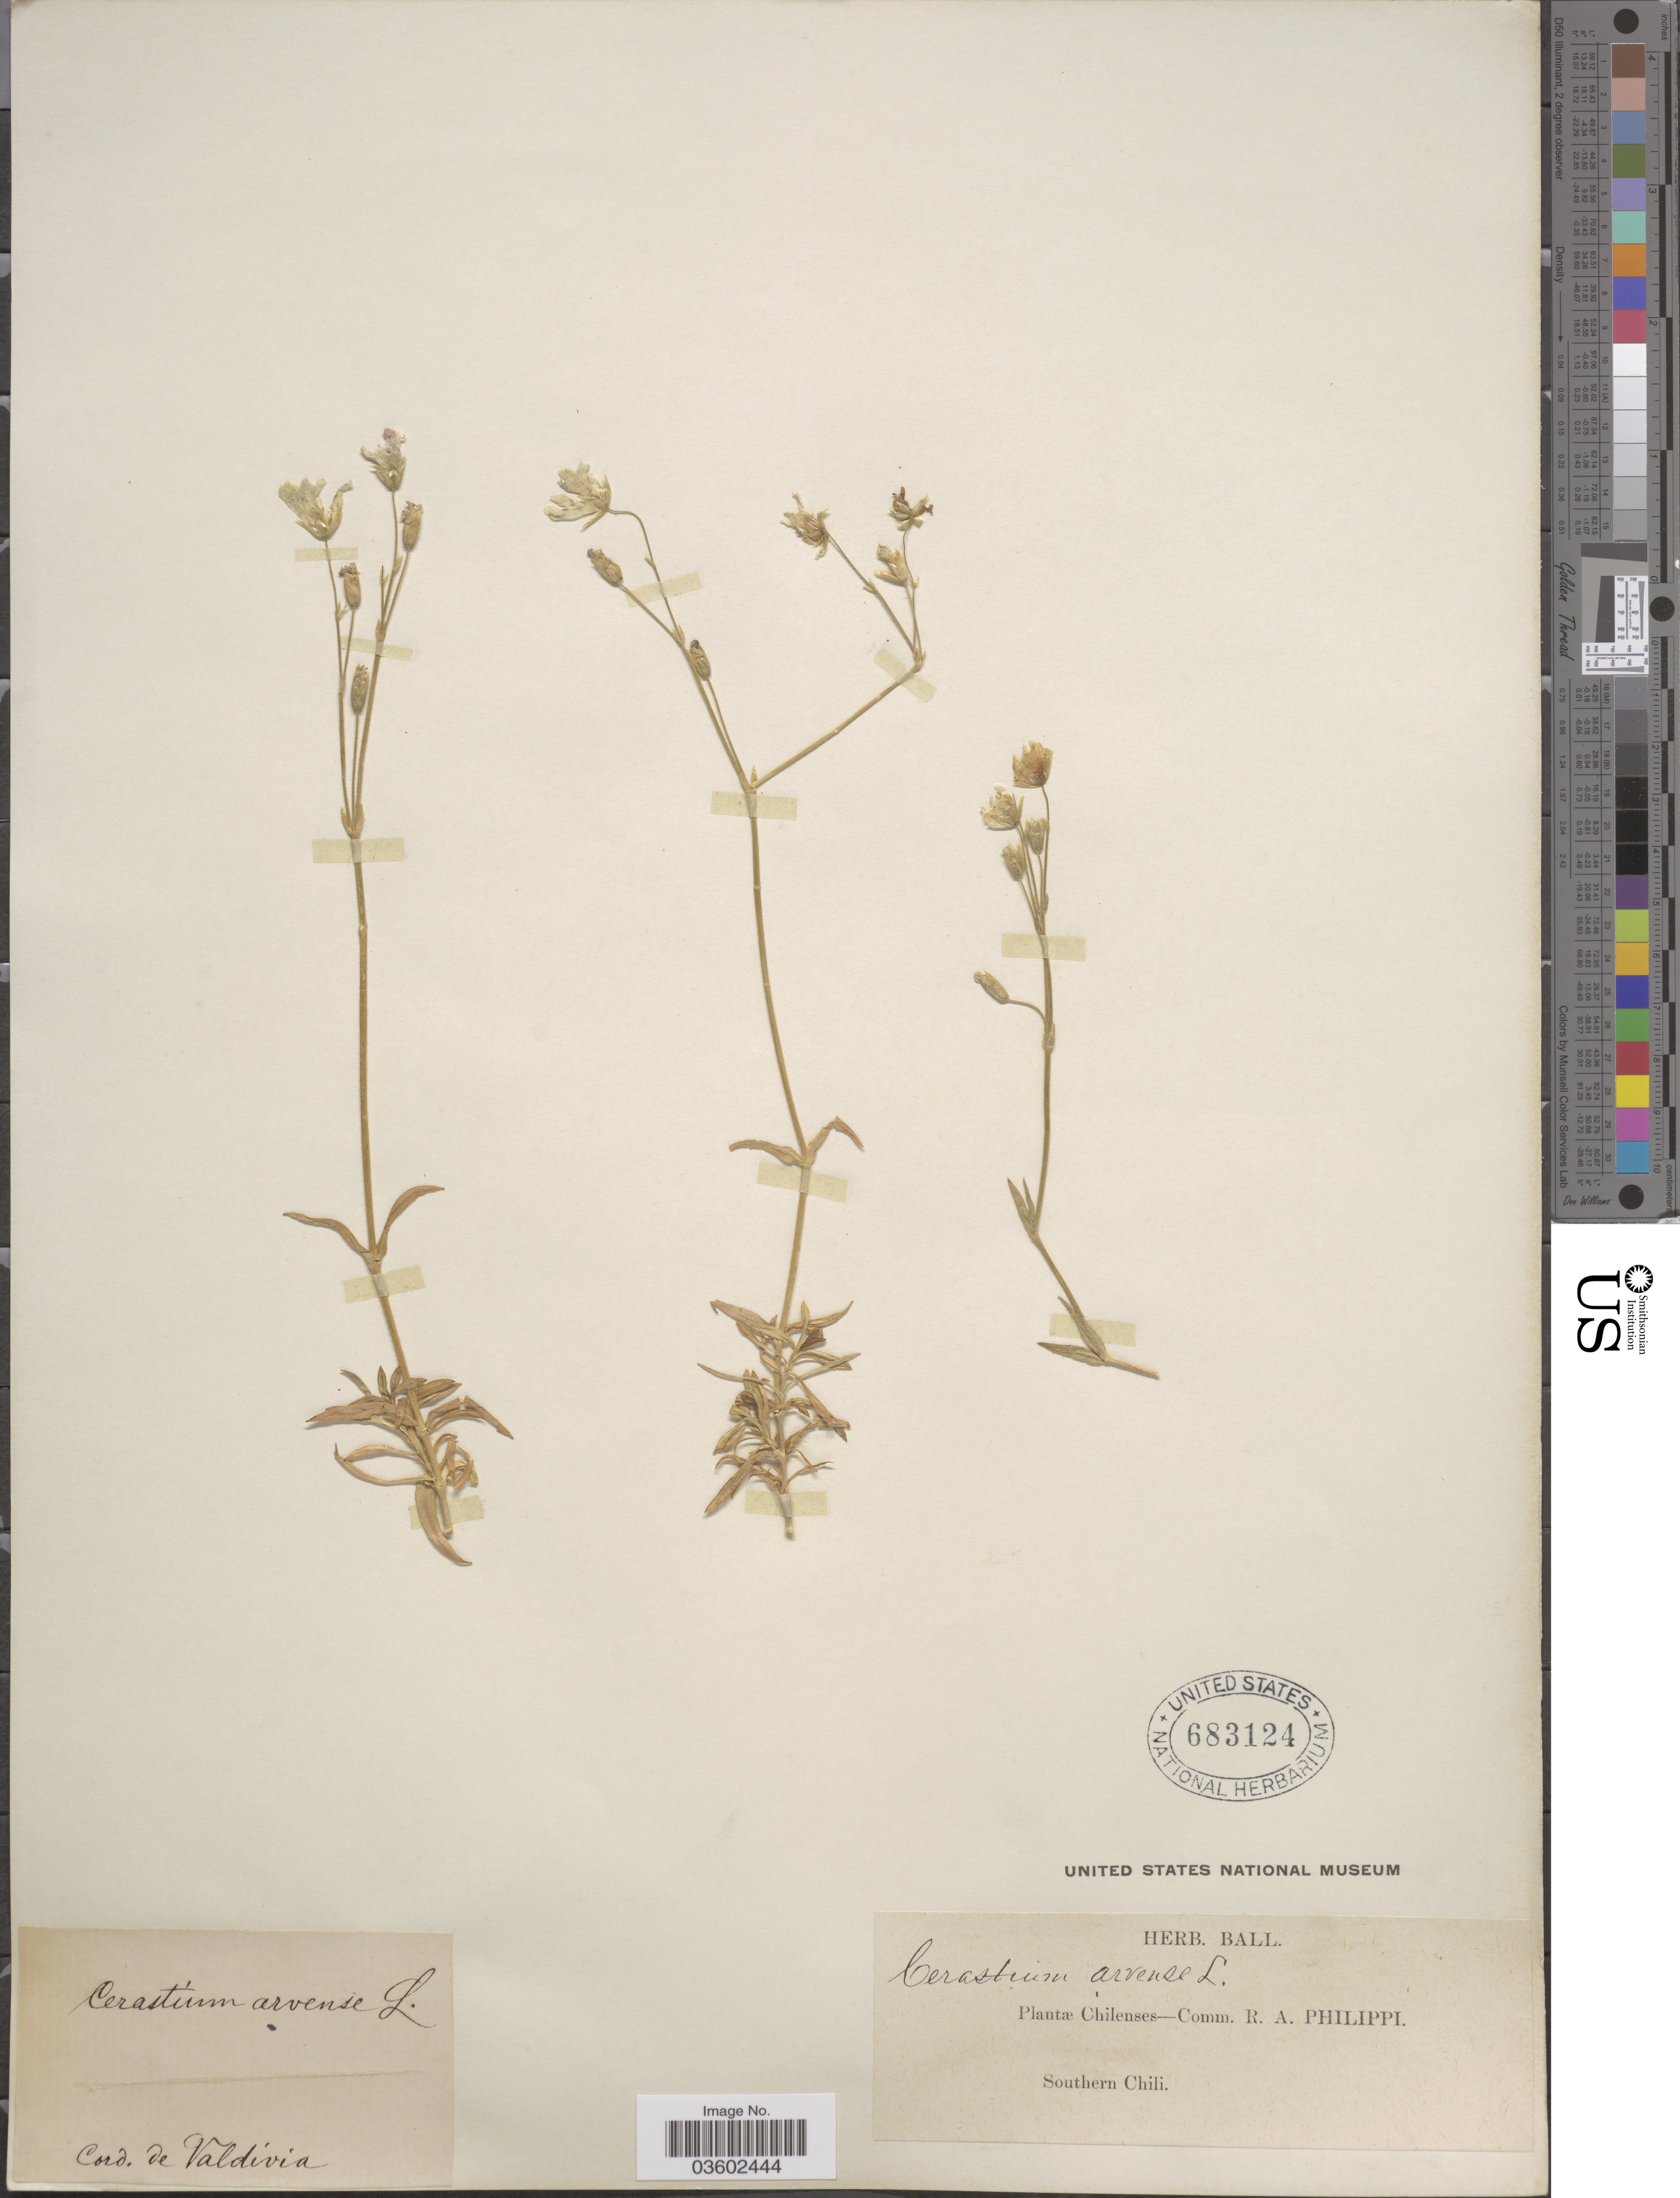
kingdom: Plantae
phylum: Tracheophyta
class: Magnoliopsida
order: Caryophyllales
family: Caryophyllaceae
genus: Cerastium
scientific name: Cerastium arvense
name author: L.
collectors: ex herb. Ball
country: Chile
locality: Cord. de Valdivia. Southern Chili.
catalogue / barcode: US 683124